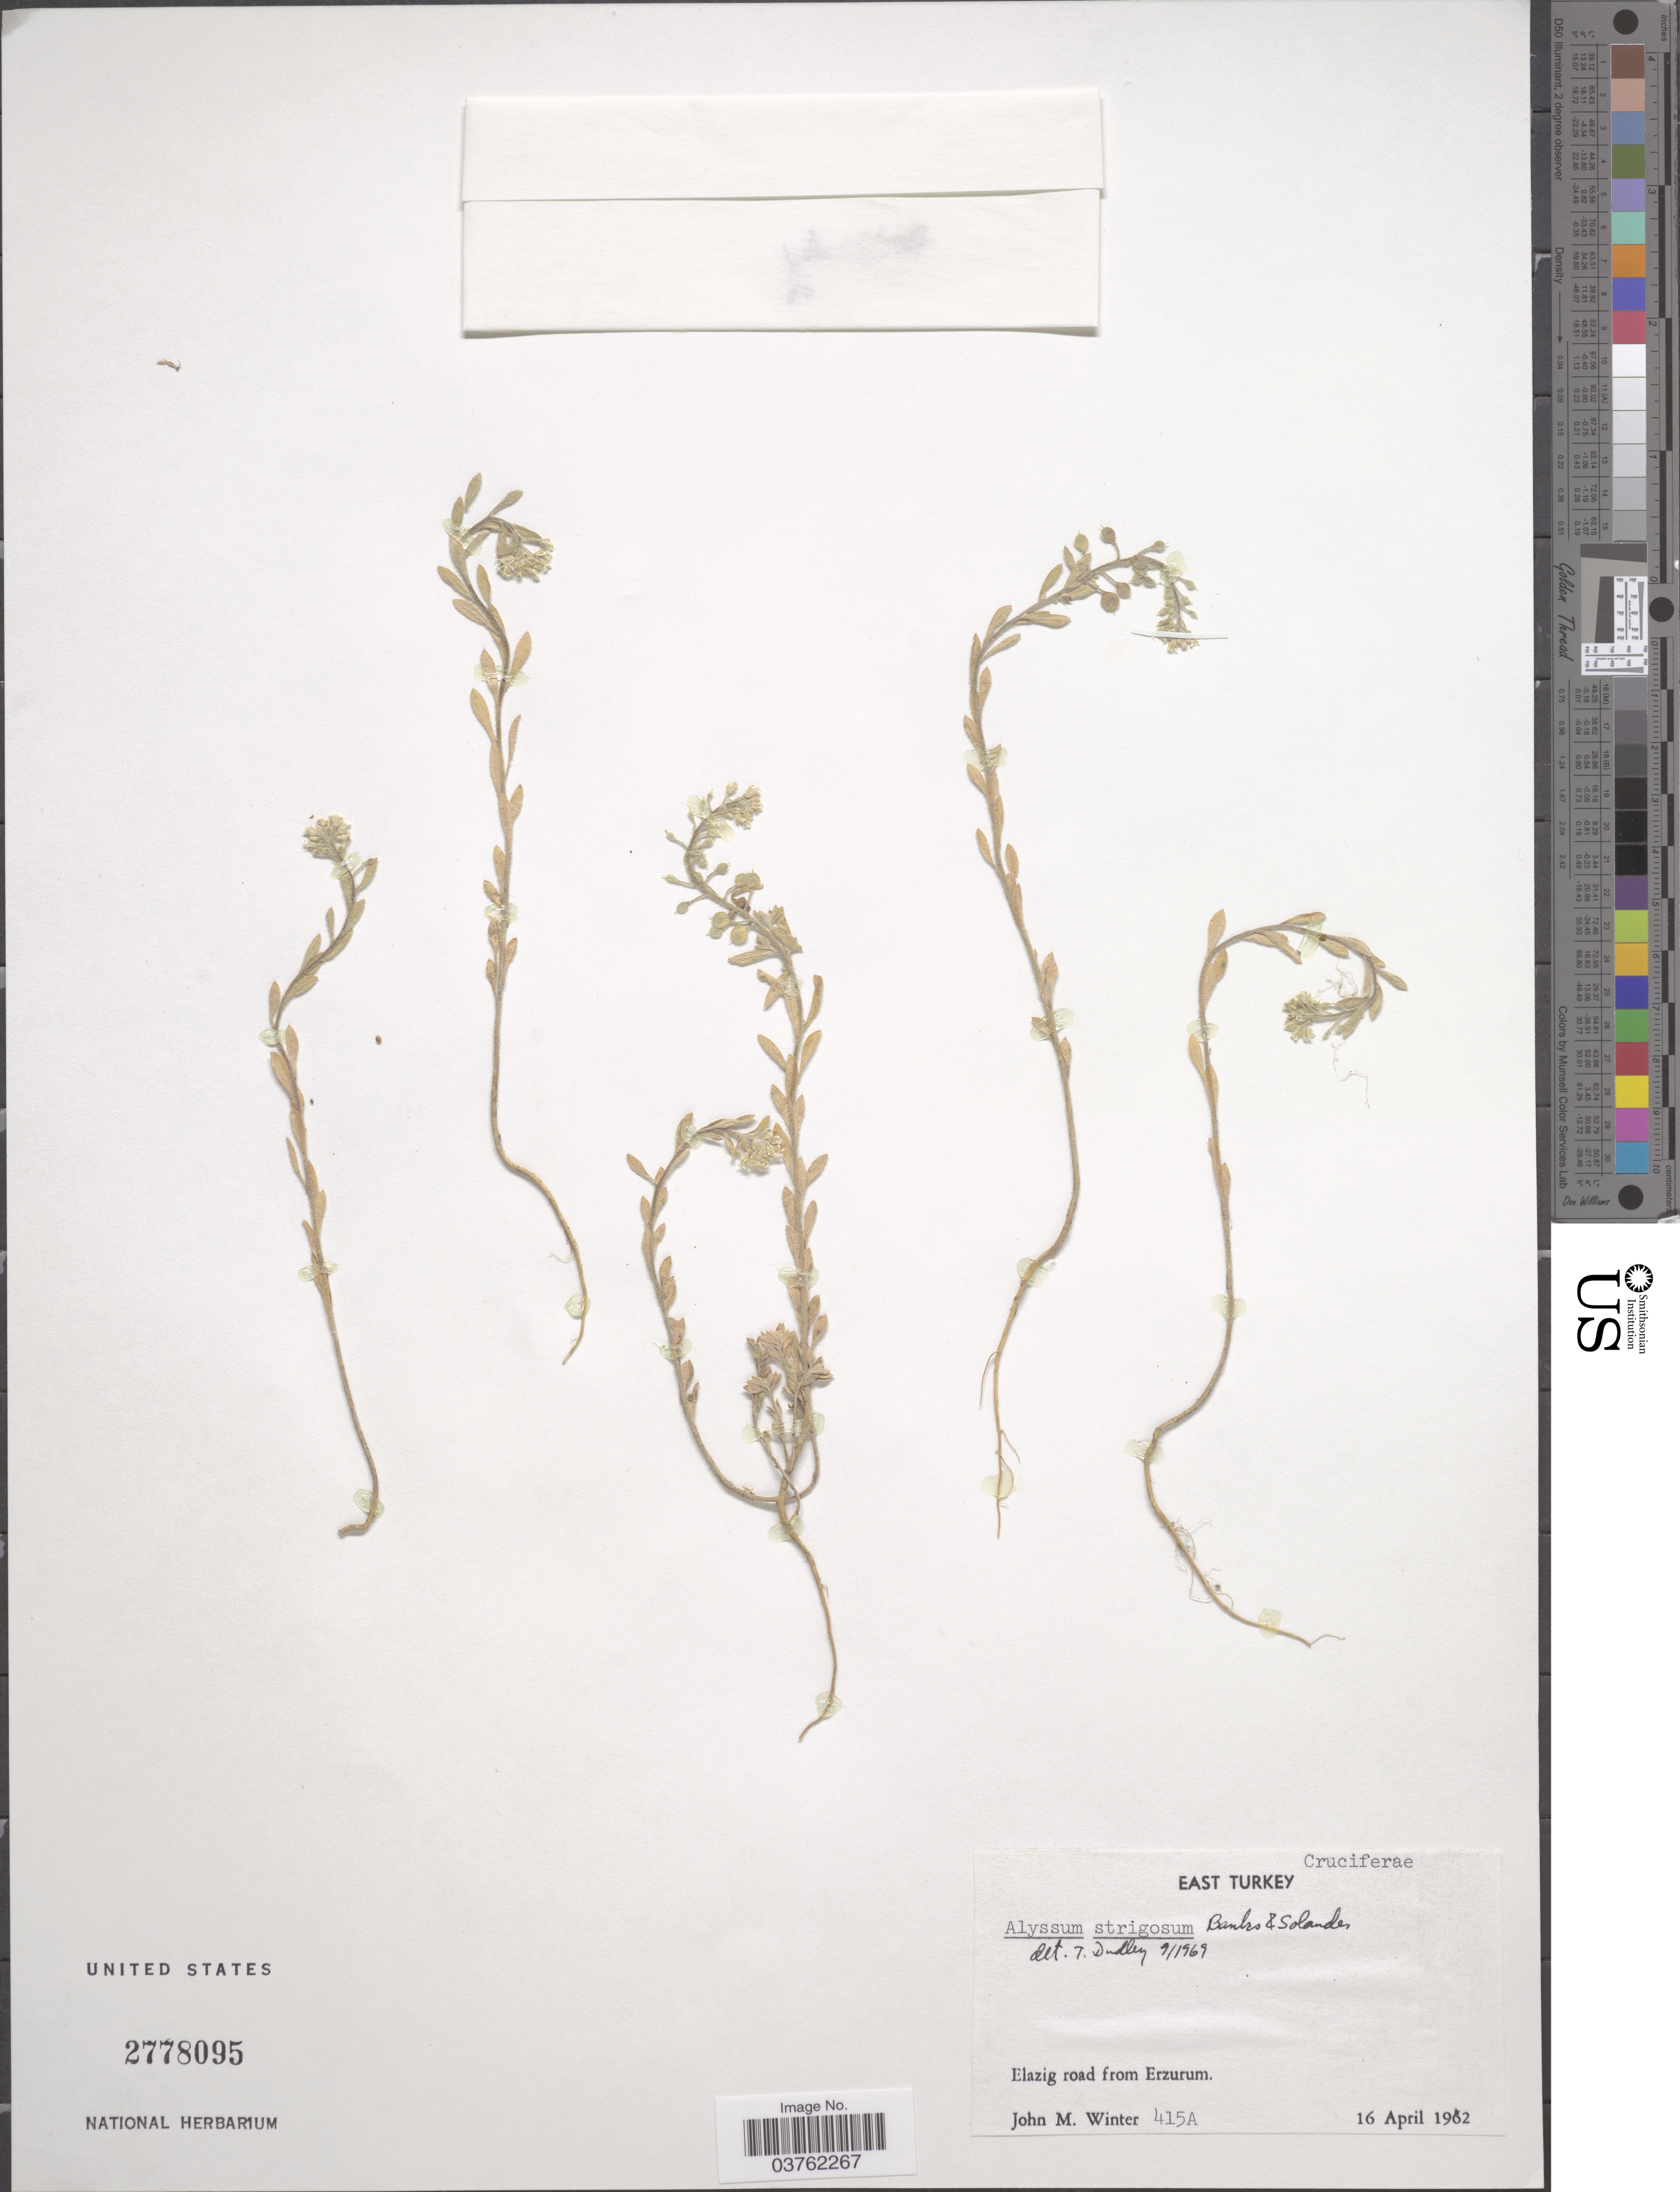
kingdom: Plantae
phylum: Tracheophyta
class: Magnoliopsida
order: Brassicales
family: Brassicaceae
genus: Alyssum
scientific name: Alyssum strigosum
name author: Banks & Sol.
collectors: J. M. Winter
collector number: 415A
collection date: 1962-04-16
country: Turkey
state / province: Erzurum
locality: East Turkey. Elazig road from Erzurum.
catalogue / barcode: US 2778095